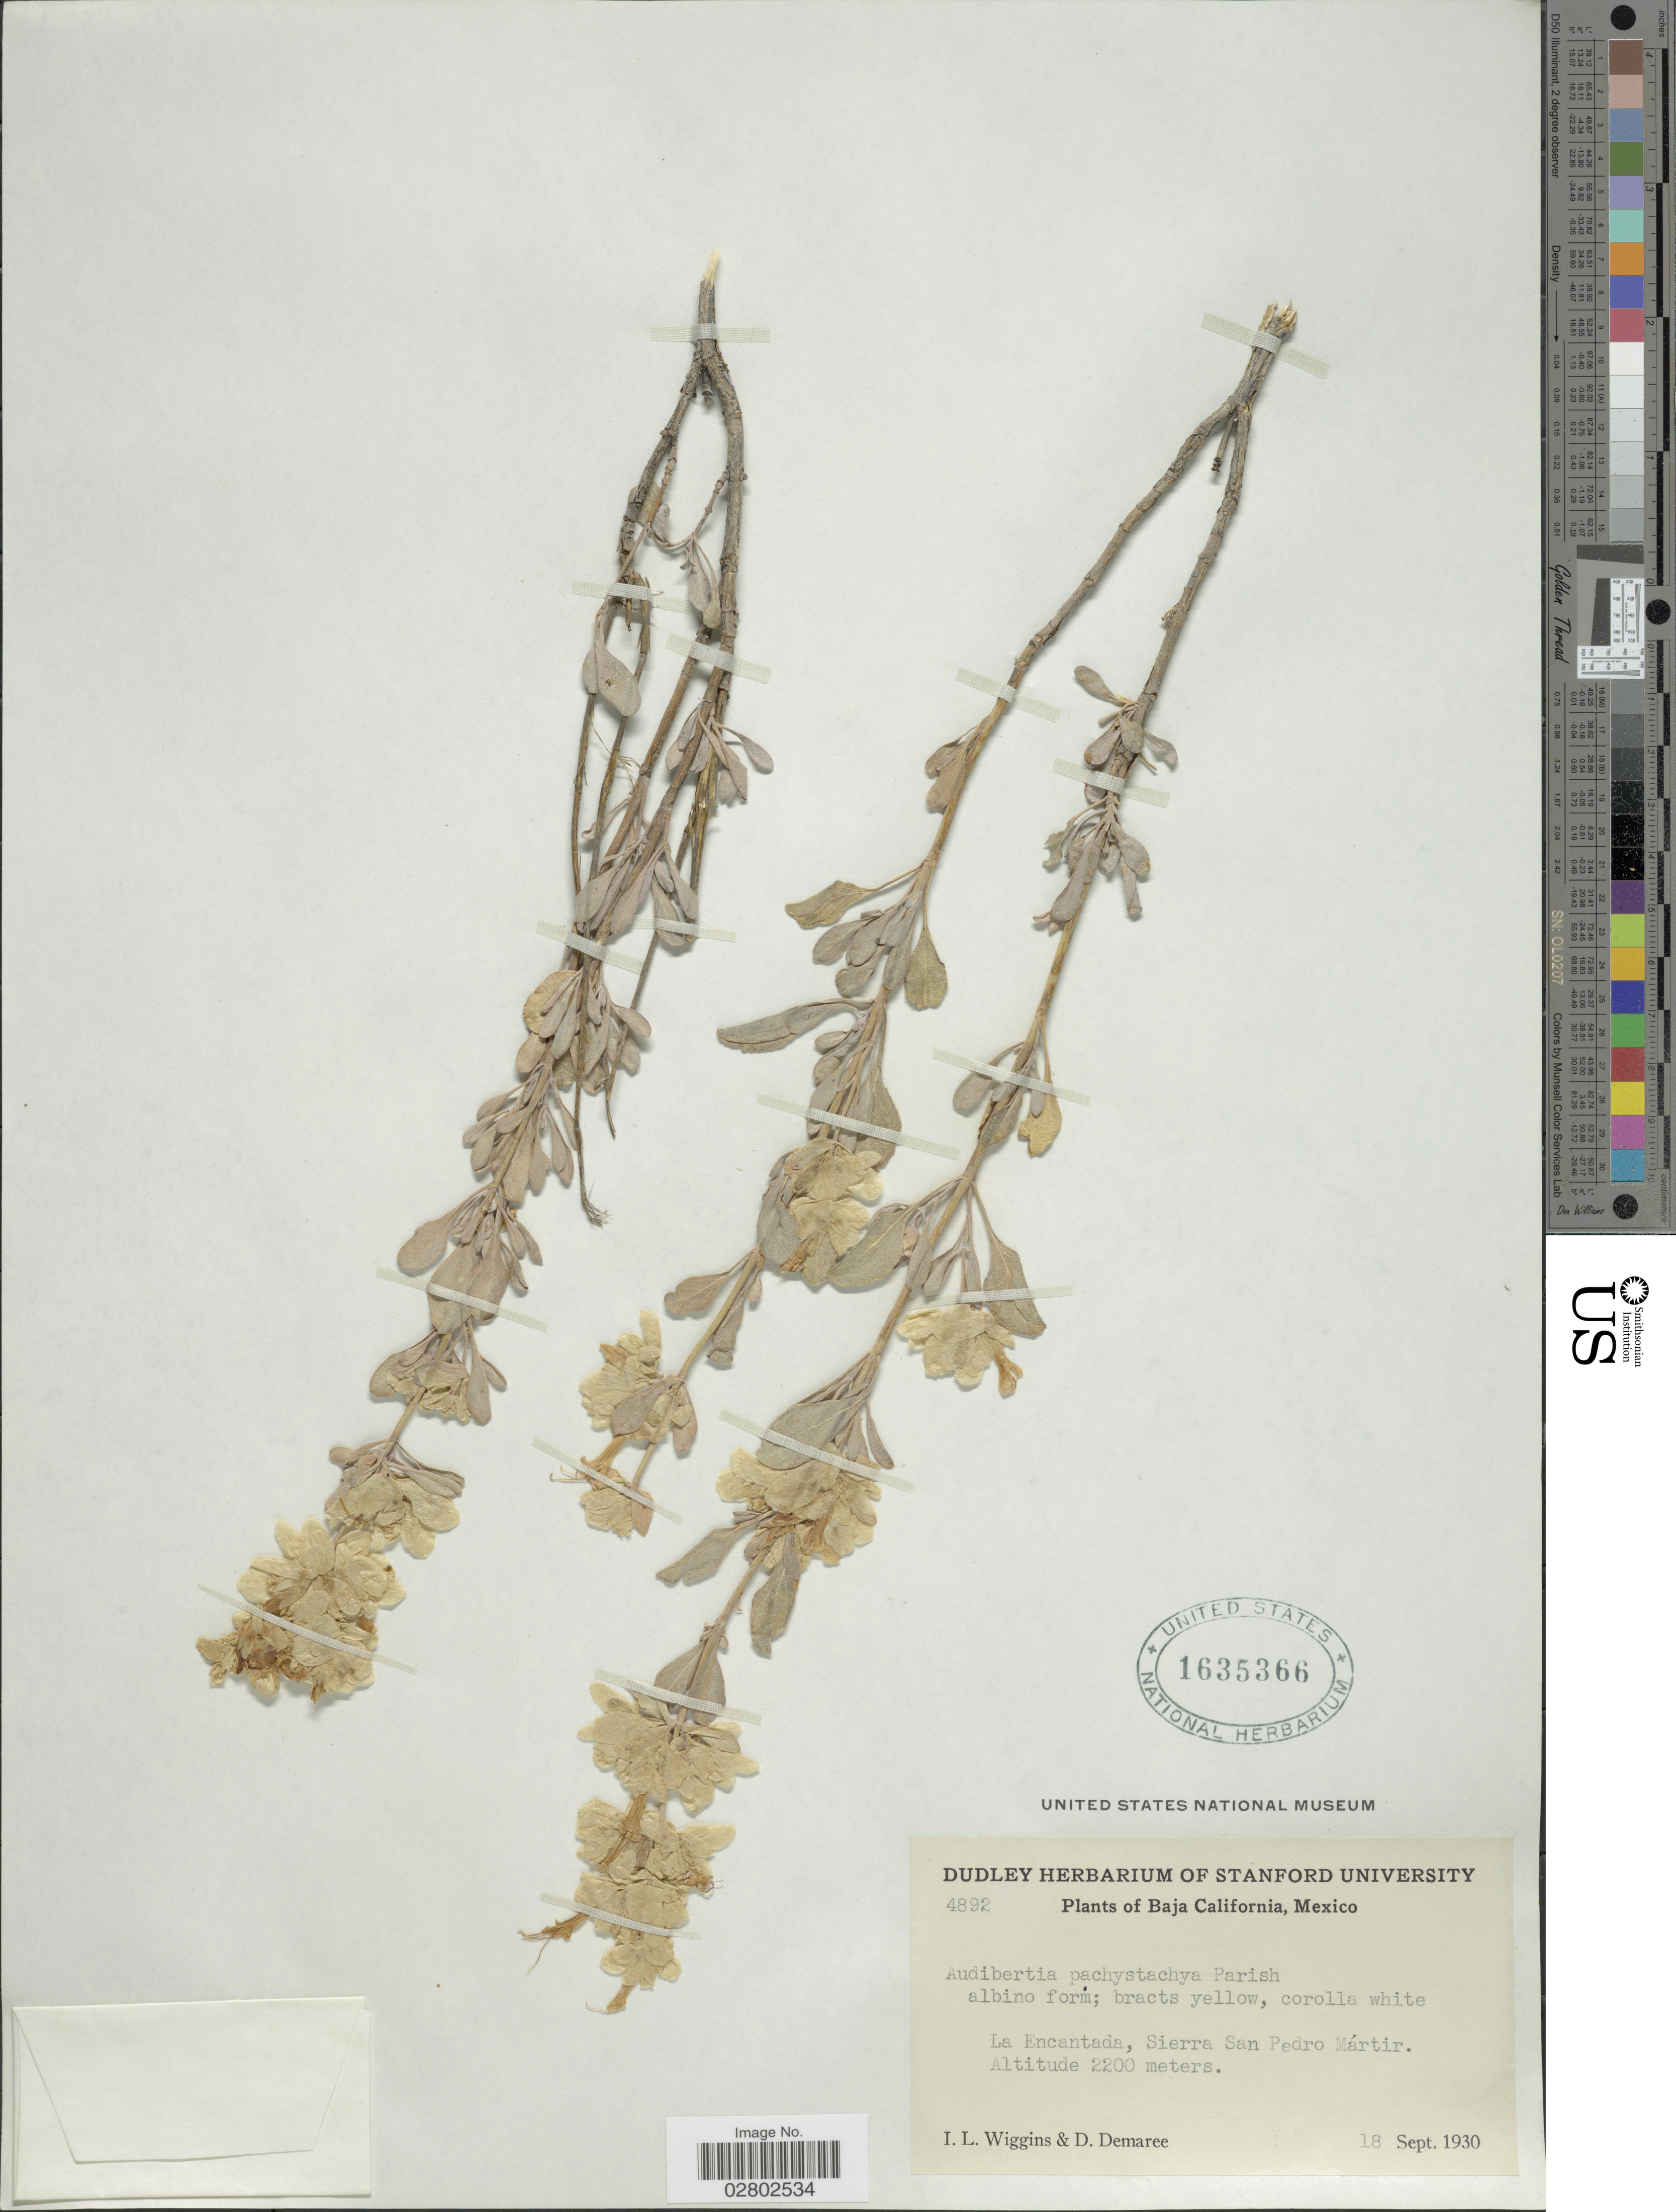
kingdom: Plantae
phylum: Tracheophyta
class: Magnoliopsida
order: Lamiales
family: Lamiaceae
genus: Salvia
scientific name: Salvia pachyphylla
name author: Epling ex Munz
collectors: I. L. Wiggins & D. Demaree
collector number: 4892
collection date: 1930-09-18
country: Mexico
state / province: Baja California Norte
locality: La Encantada, Sierra San Pedro Mártir.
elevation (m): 2200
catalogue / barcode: US 1635366